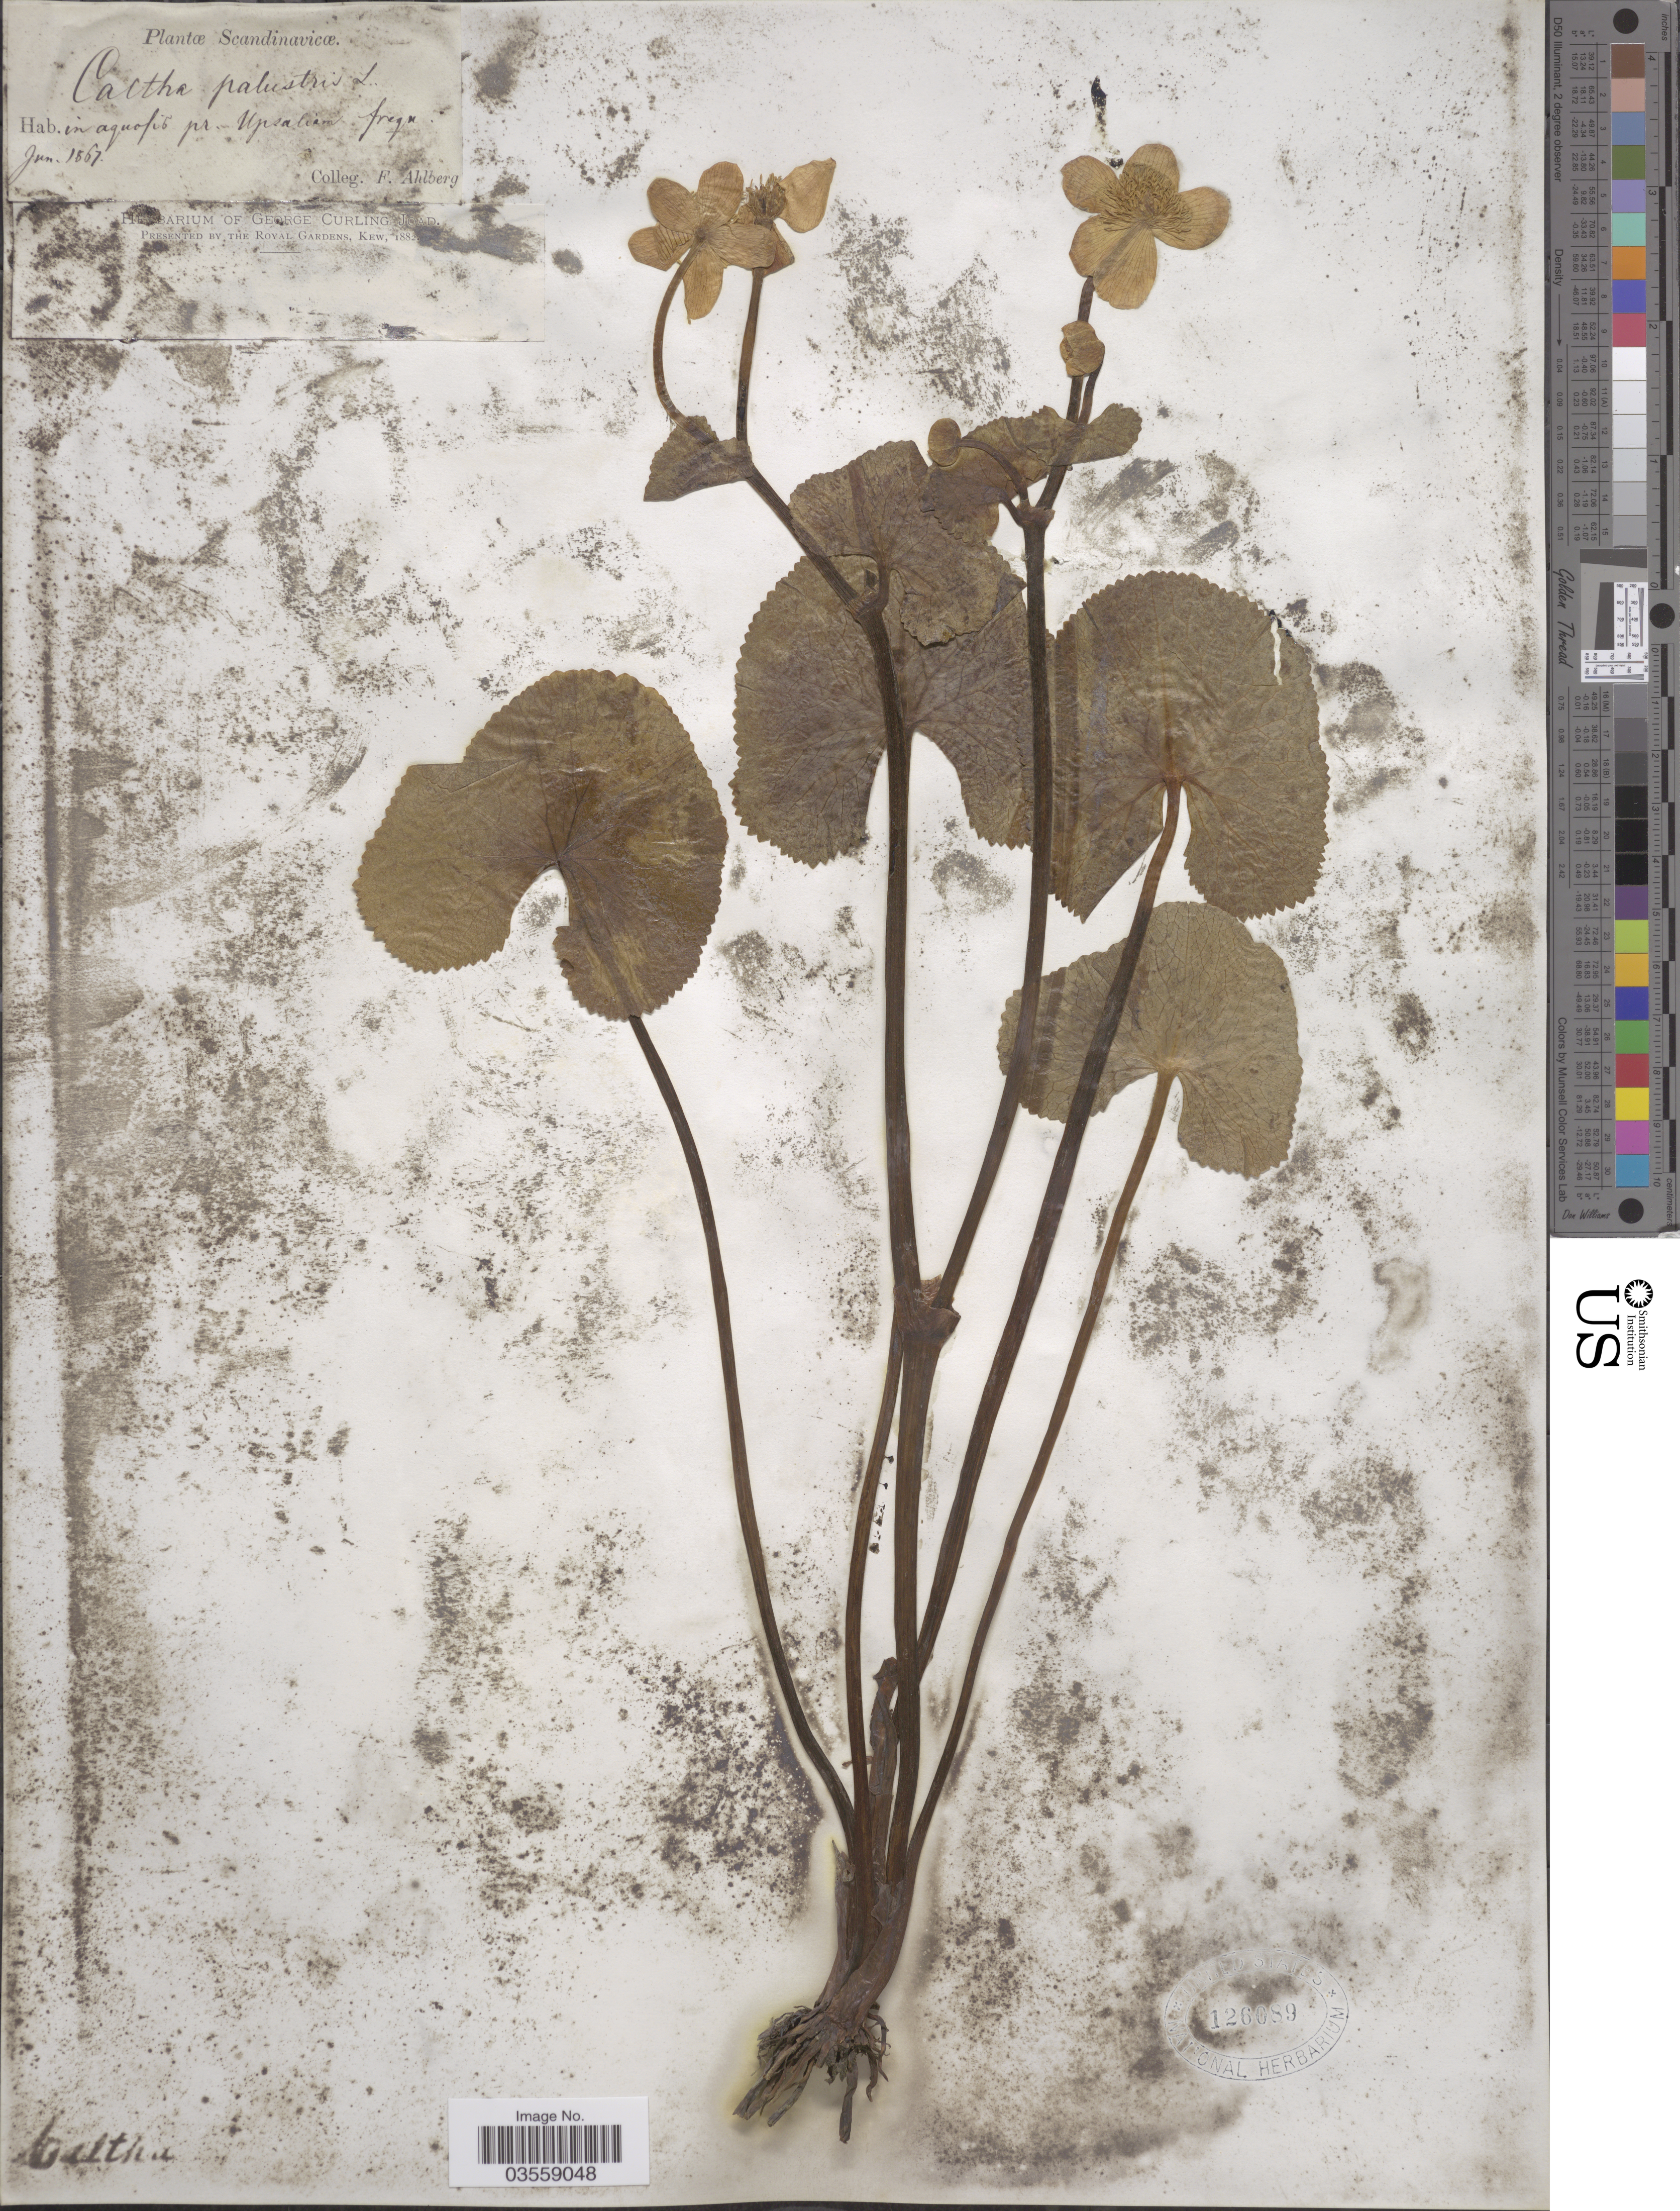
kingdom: Plantae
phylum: Tracheophyta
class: Magnoliopsida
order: Ranunculales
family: Ranunculaceae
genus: Caltha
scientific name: Caltha palustris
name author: L.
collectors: F. Ahlberg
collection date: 1867-06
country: Sweden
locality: Scandinavicæ. In aquatis pr. Upsaliam frequ.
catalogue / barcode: US 126089